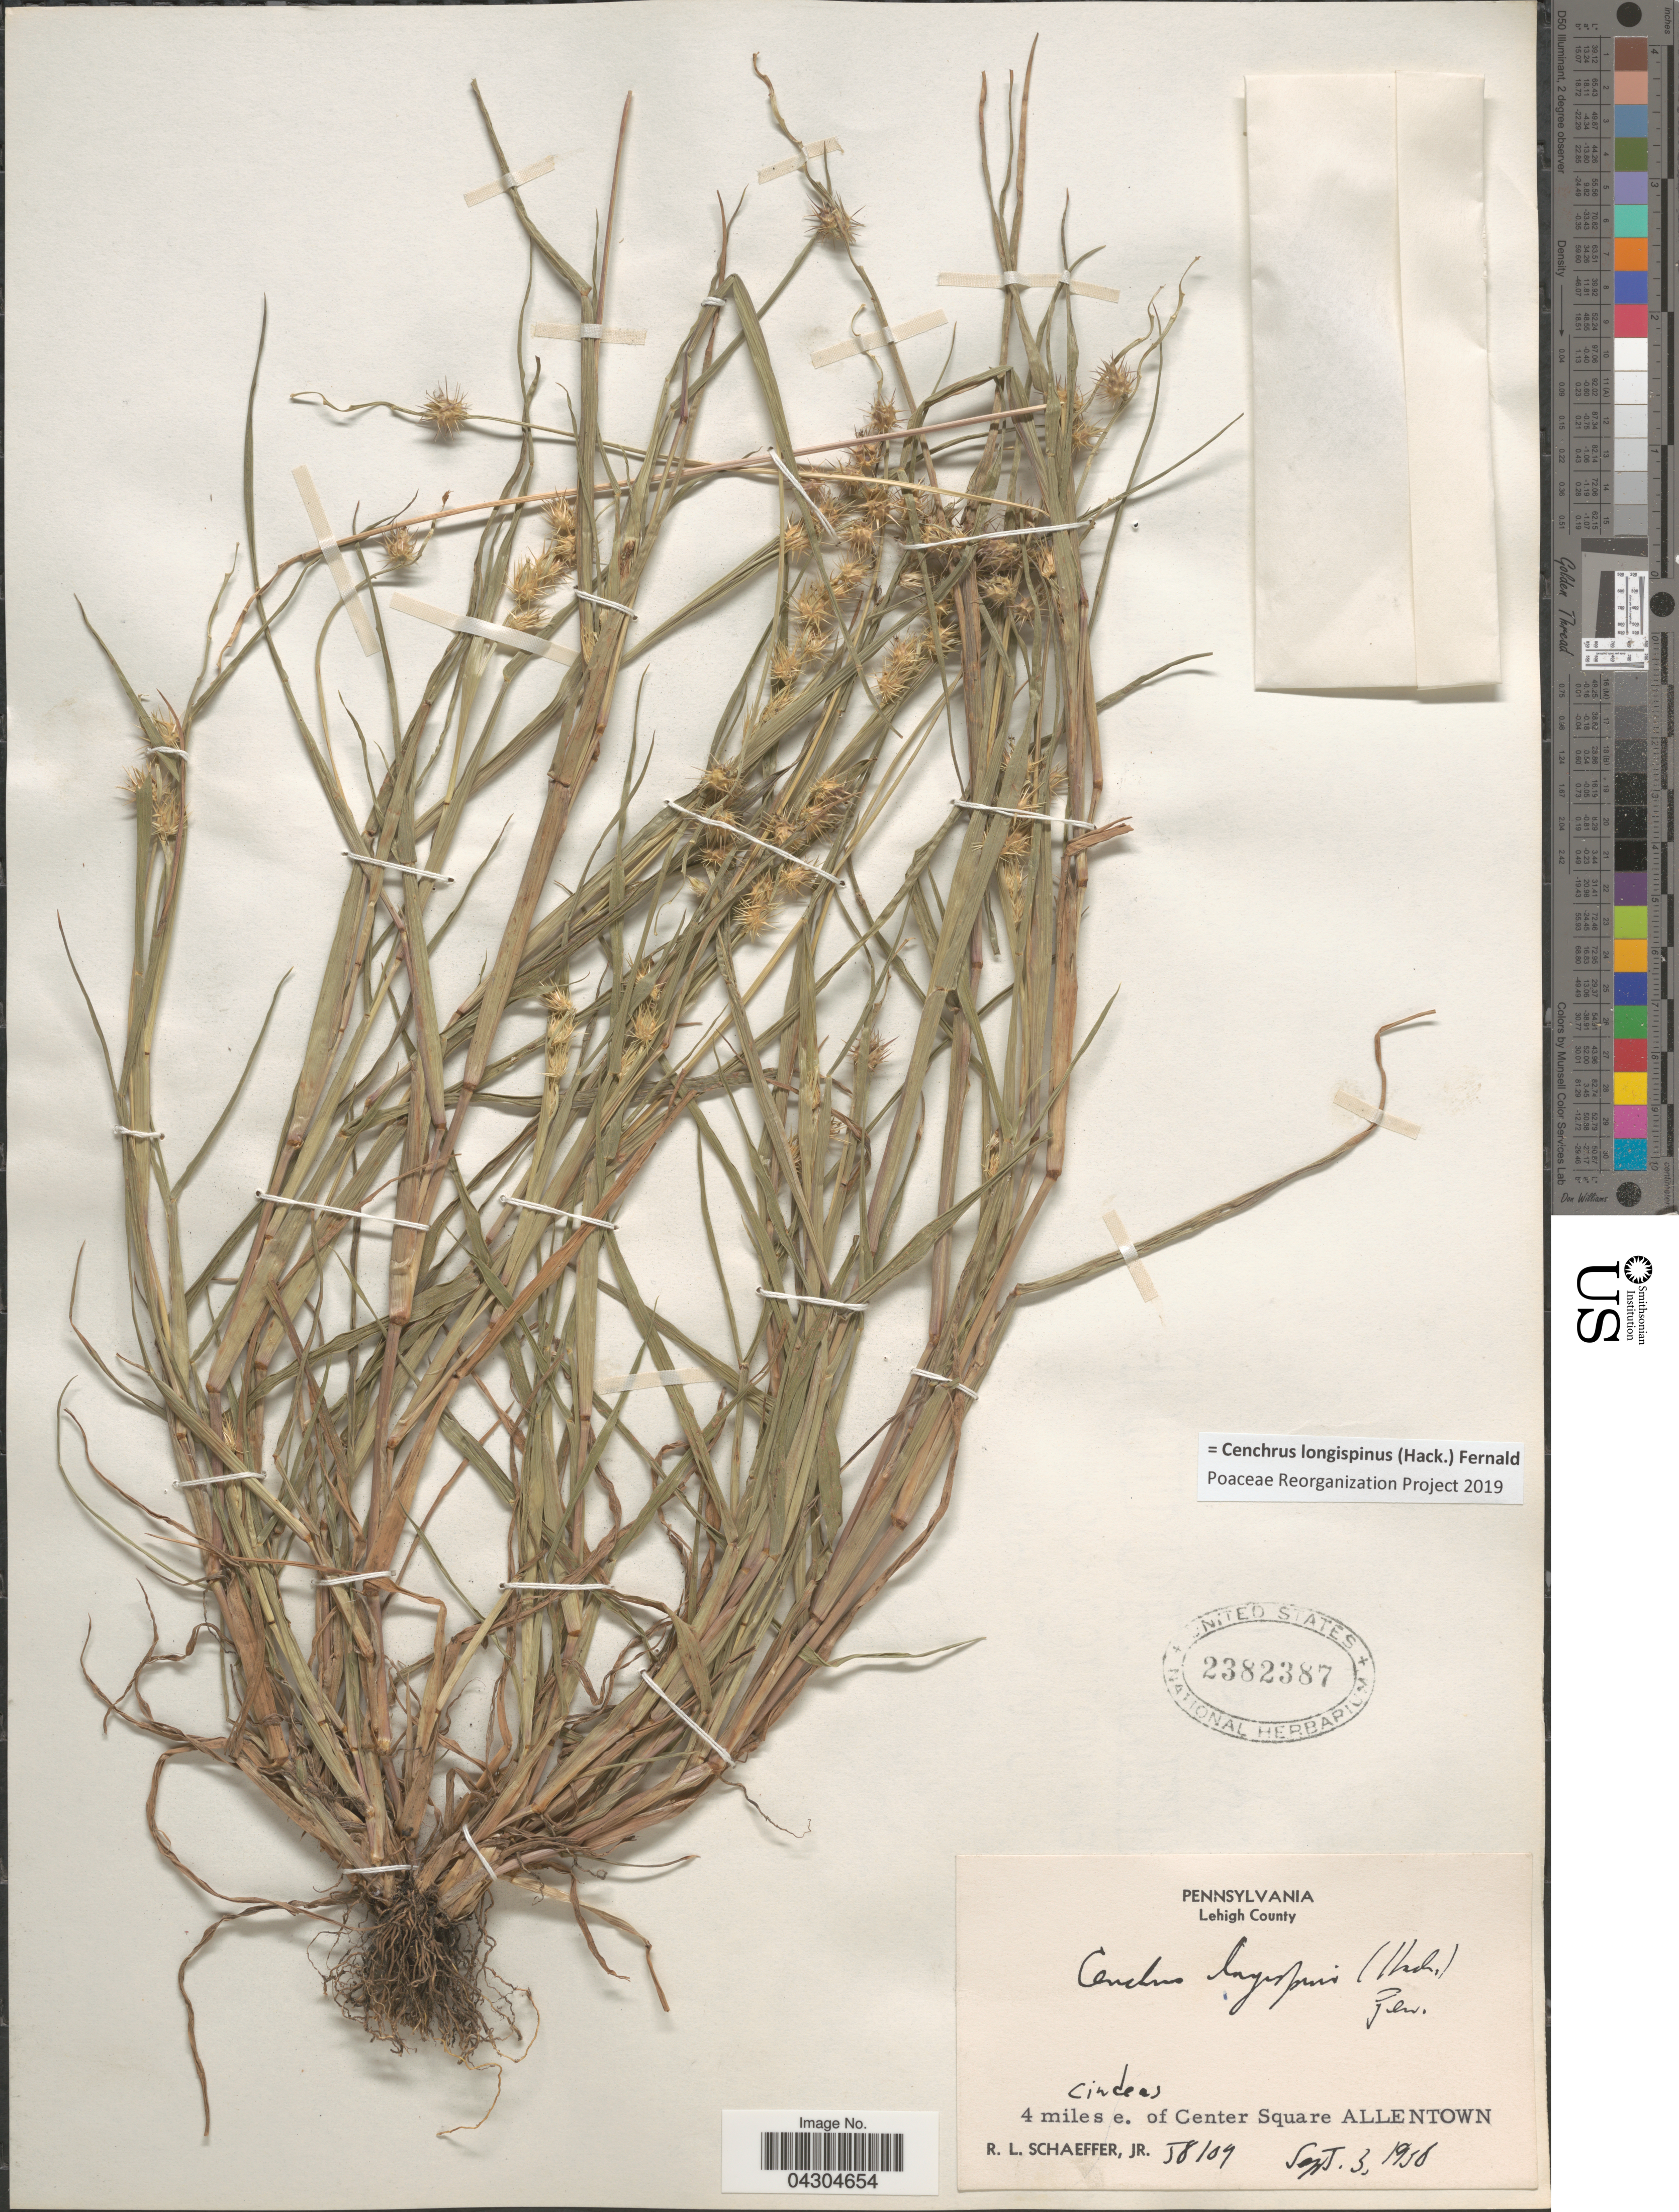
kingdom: Plantae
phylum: Tracheophyta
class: Liliopsida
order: Poales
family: Poaceae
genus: Cenchrus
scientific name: Cenchrus longispinus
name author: (Hack.) Fernald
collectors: R. L. Schaeffer Jr.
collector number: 58109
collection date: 1958-09-03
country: United States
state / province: Pennsylvania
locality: Lehigh County. 4 miles e. of Center Square Allentown.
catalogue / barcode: US 2382387